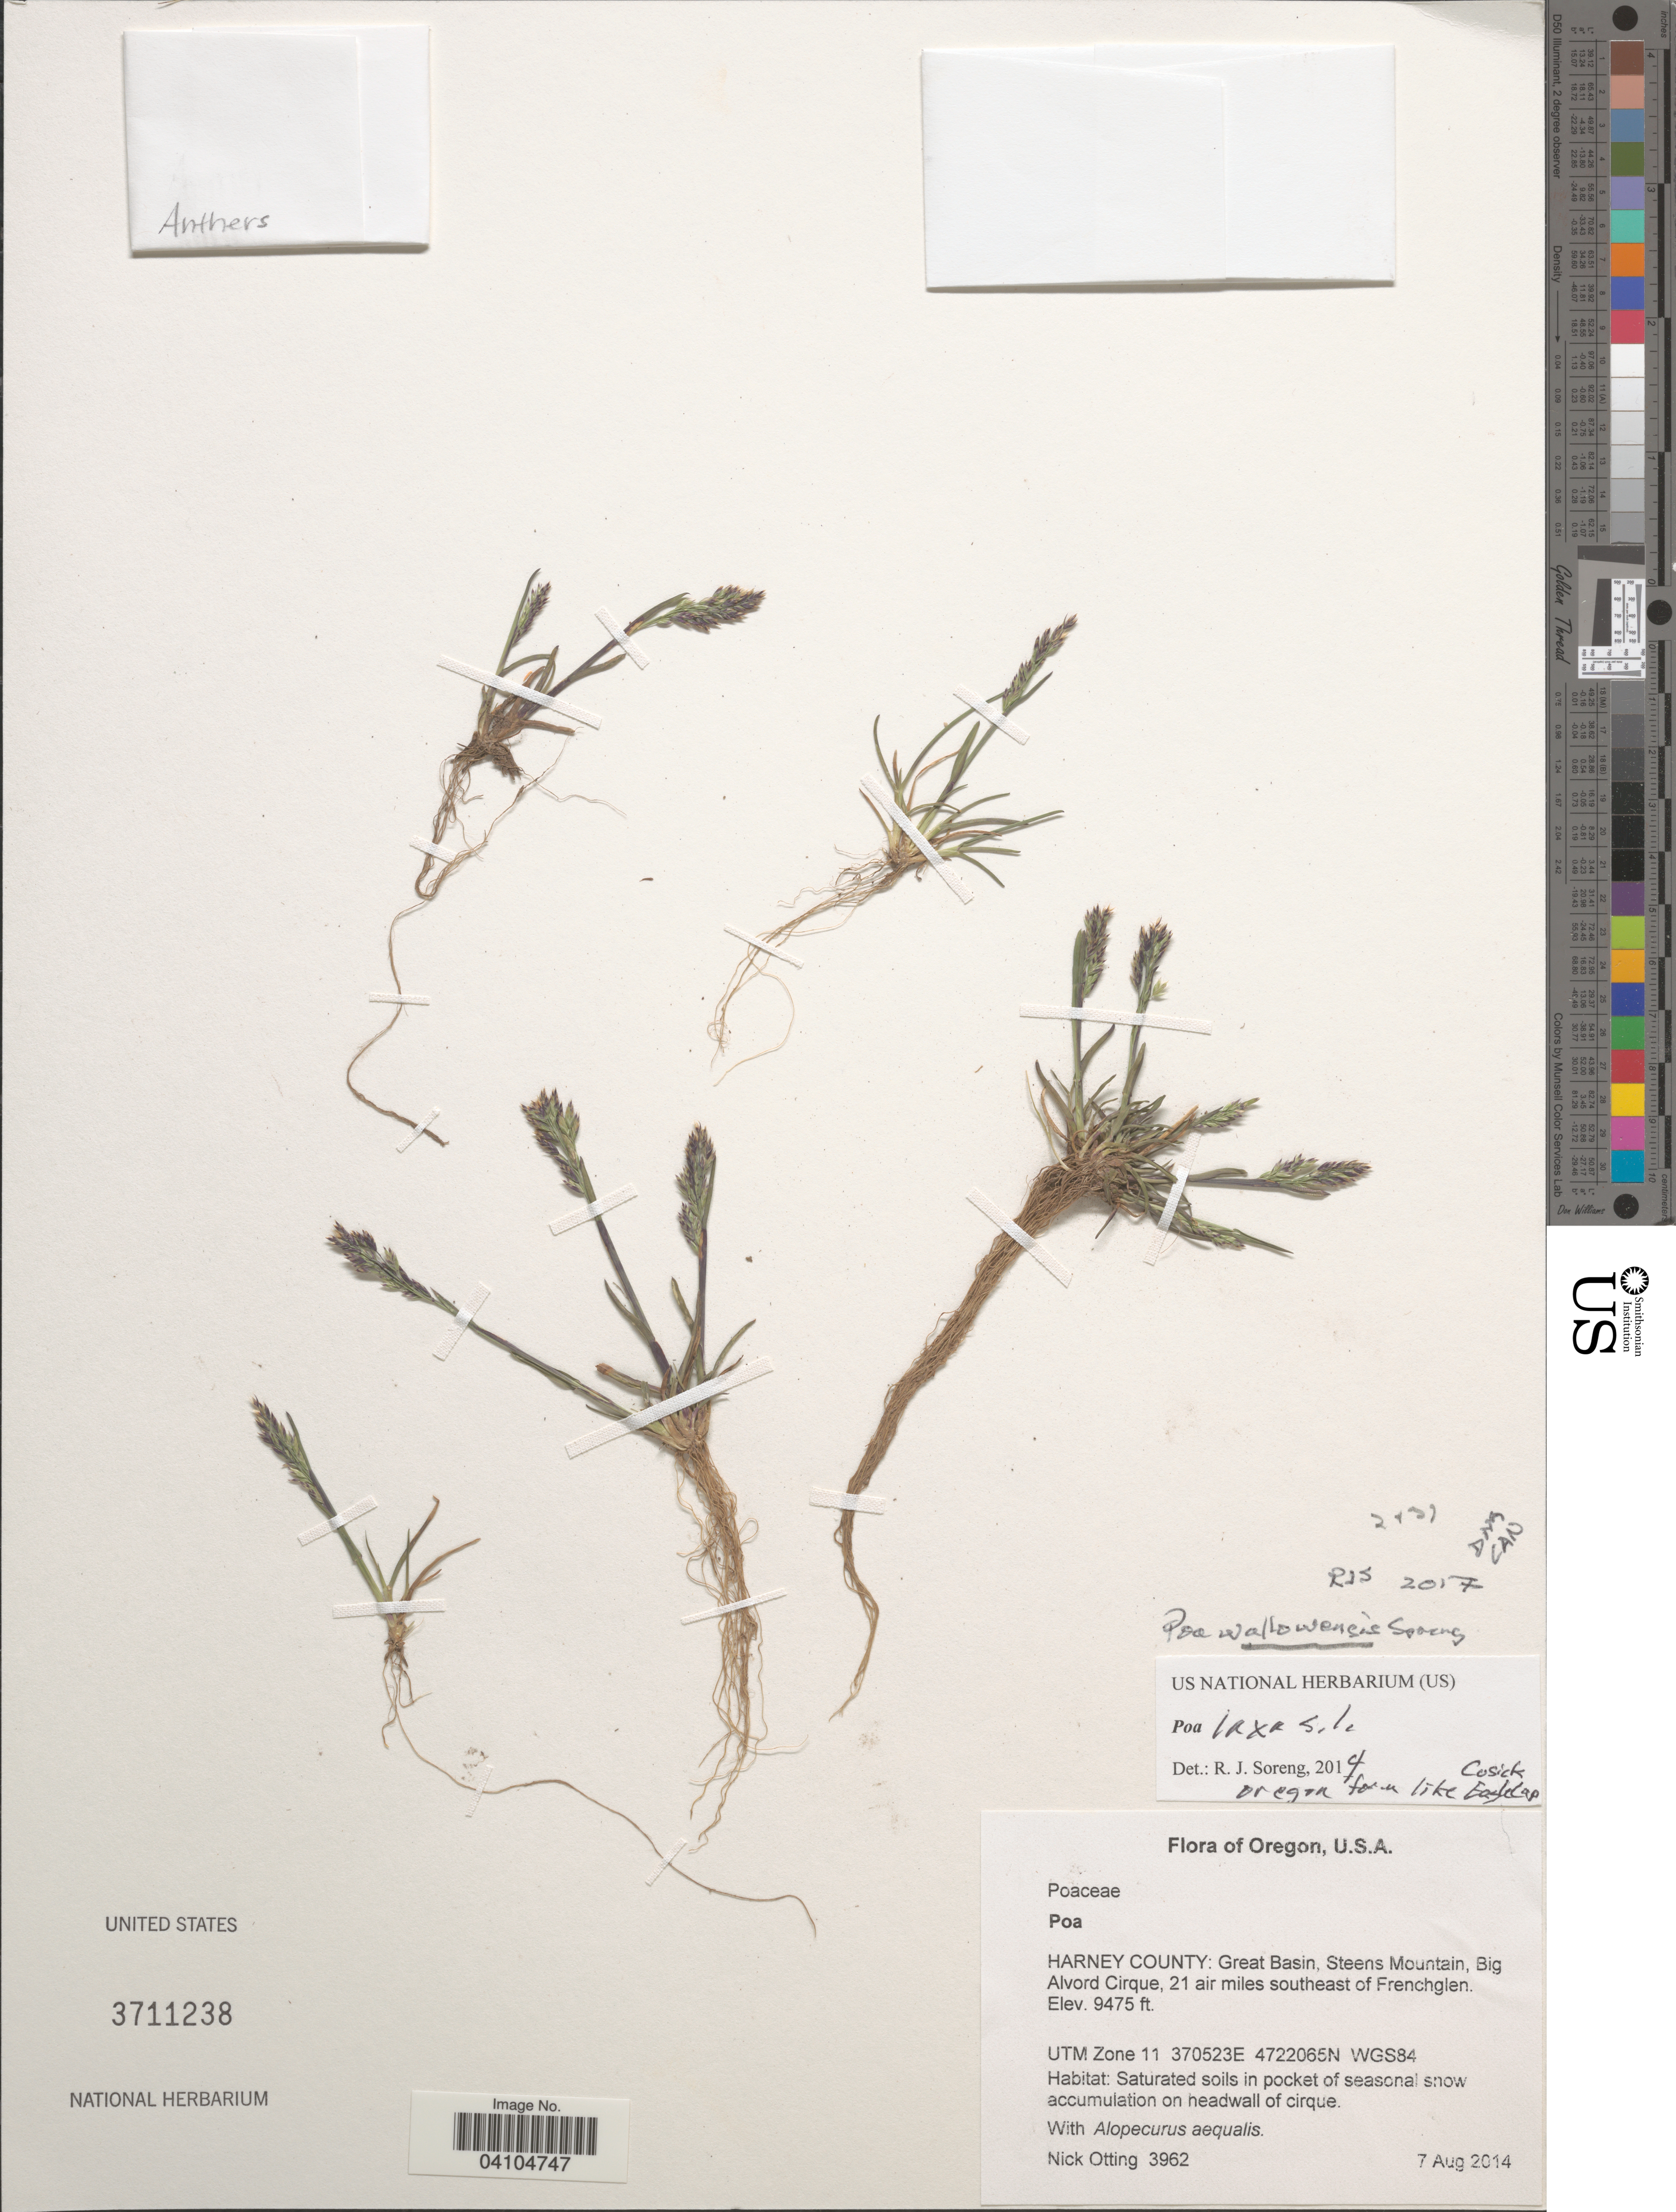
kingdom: Plantae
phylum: Tracheophyta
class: Liliopsida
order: Poales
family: Poaceae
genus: Poa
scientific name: Poa wallowensis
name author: Soreng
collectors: N. Otting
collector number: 3962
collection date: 2014-08-07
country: United States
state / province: Oregon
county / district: Harney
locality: Harney County: Great Basin, Steens Mountain, Big Alvord Cirque, 21 air miles southeast of Frenchglen. UTM Zone 11 WGS84.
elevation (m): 2888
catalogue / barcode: US 3711238